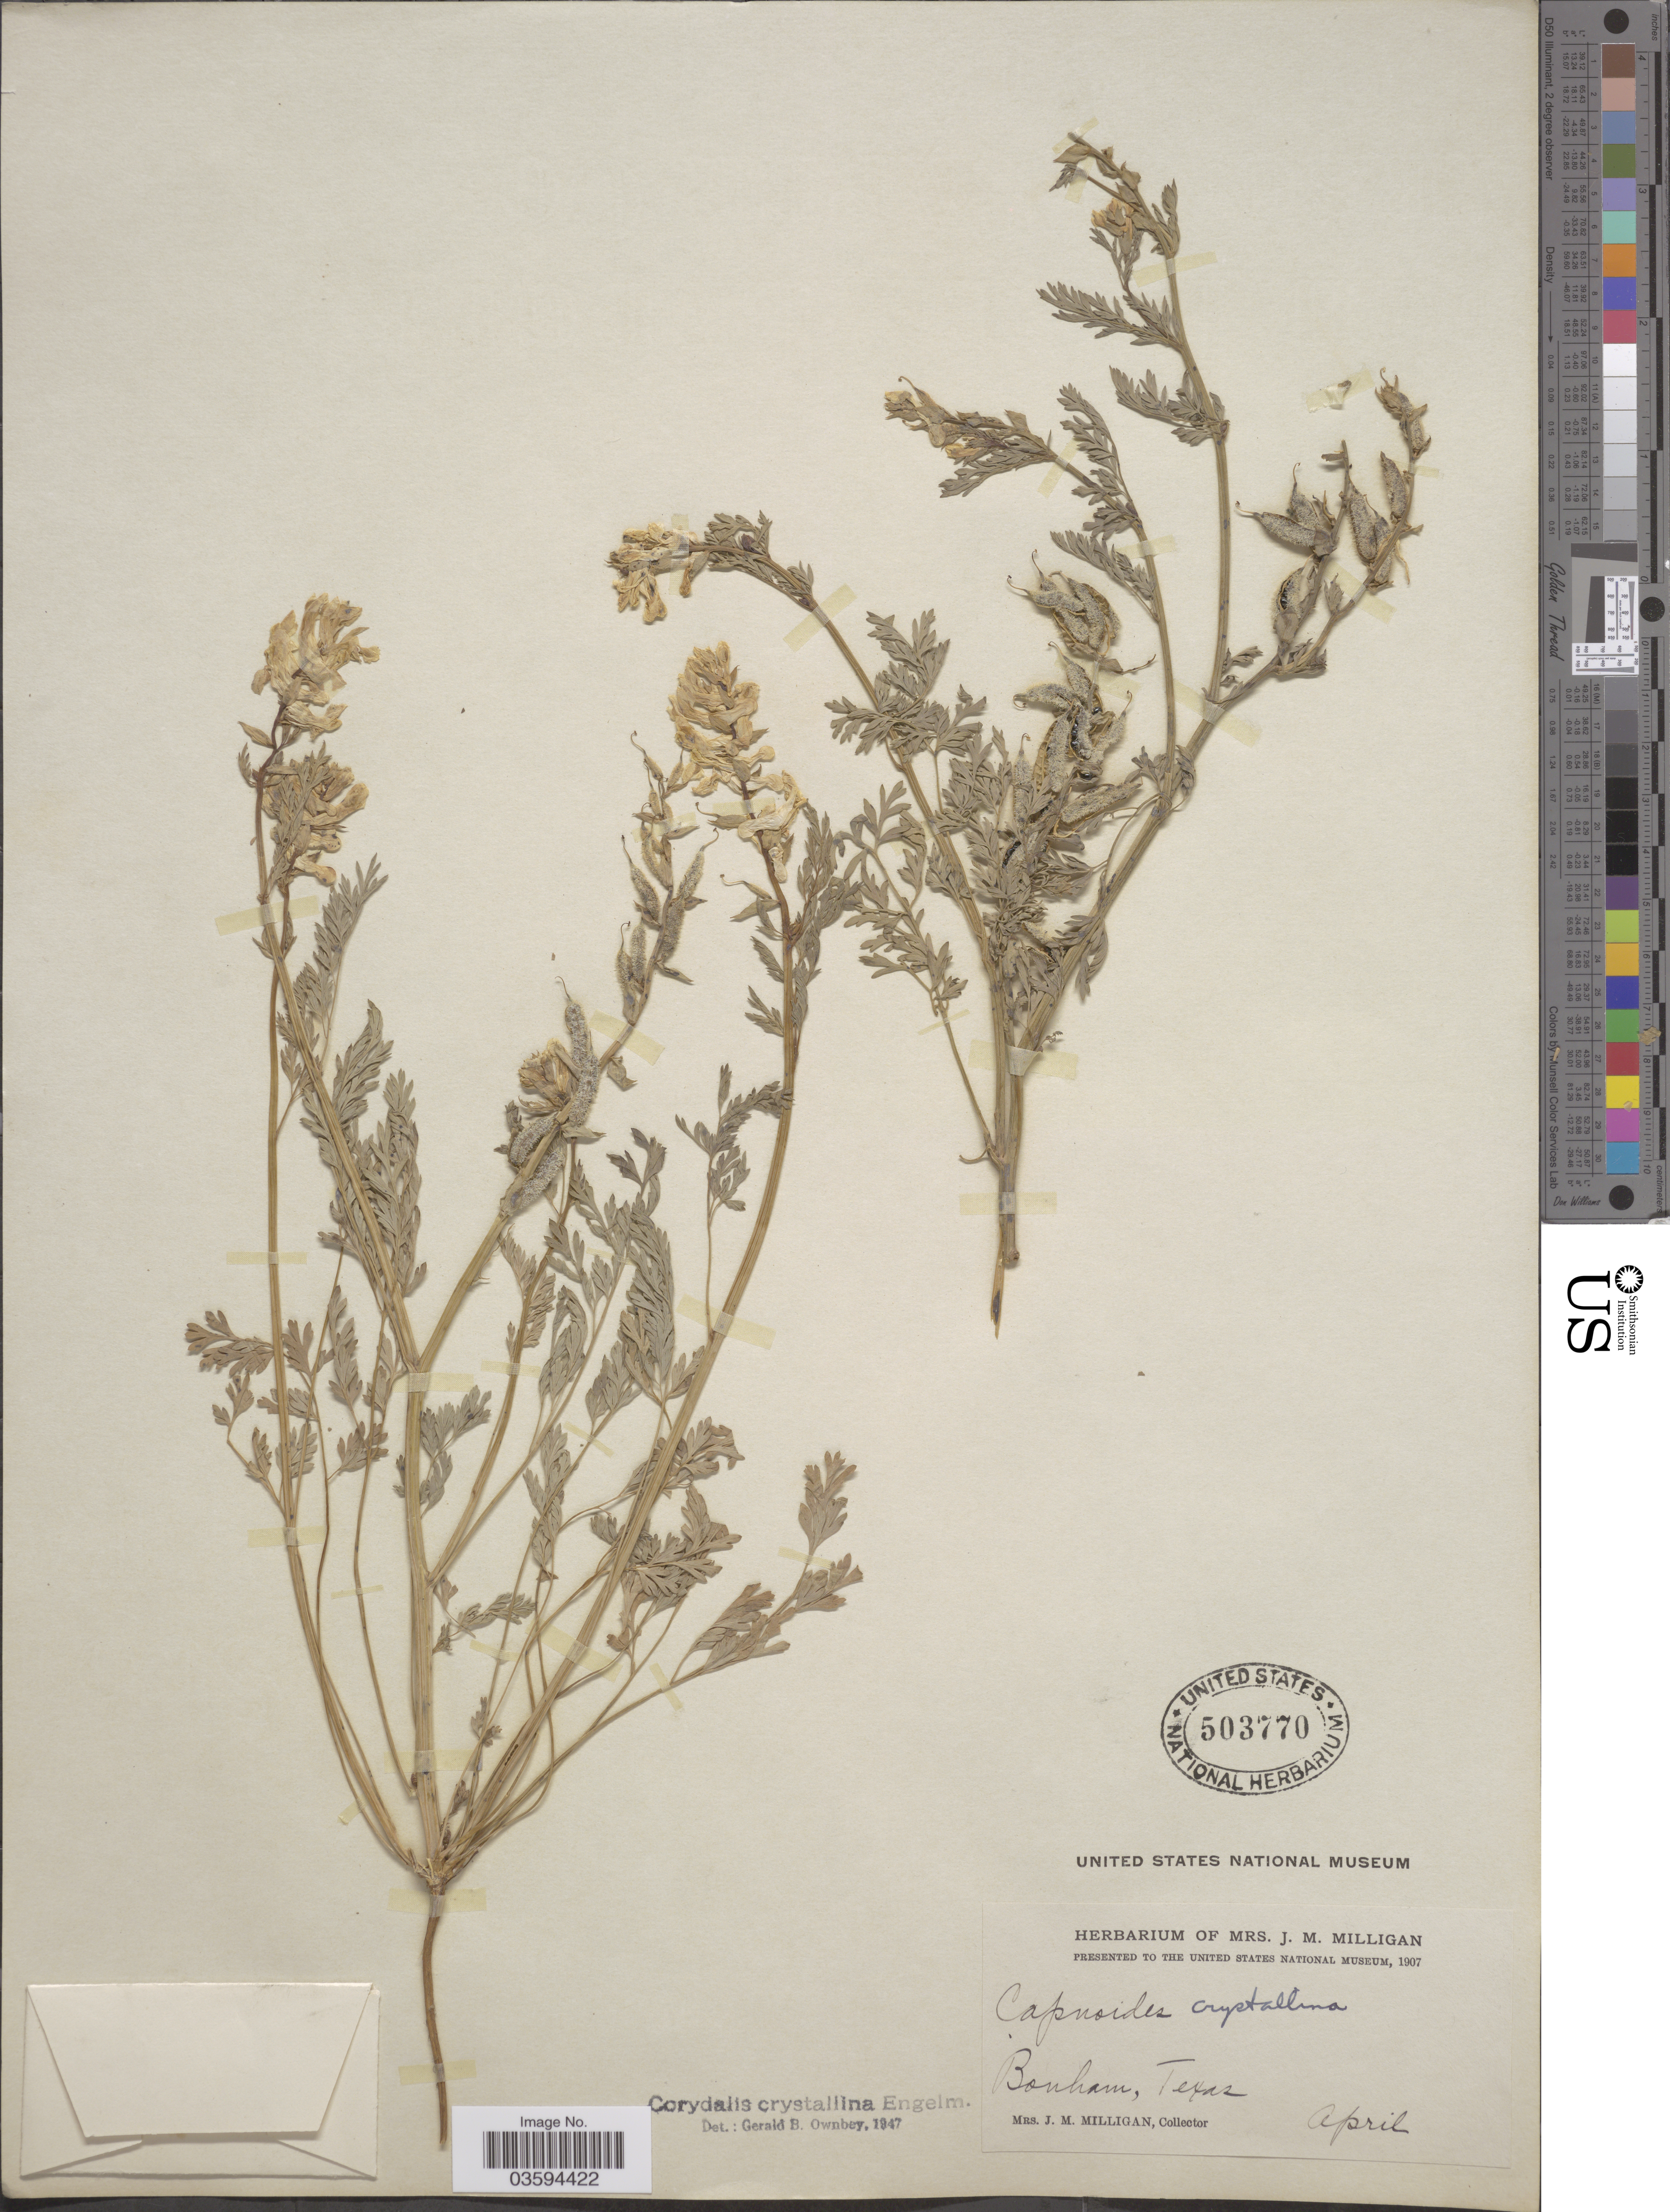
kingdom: Plantae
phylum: Tracheophyta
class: Magnoliopsida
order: Ranunculales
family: Papaveraceae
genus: Corydalis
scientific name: Corydalis crystallina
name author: (Engelm. ex A. Gray) Torr. & A. Gray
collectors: J. Milligan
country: United States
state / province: Texas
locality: Bonham.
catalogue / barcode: US 503770